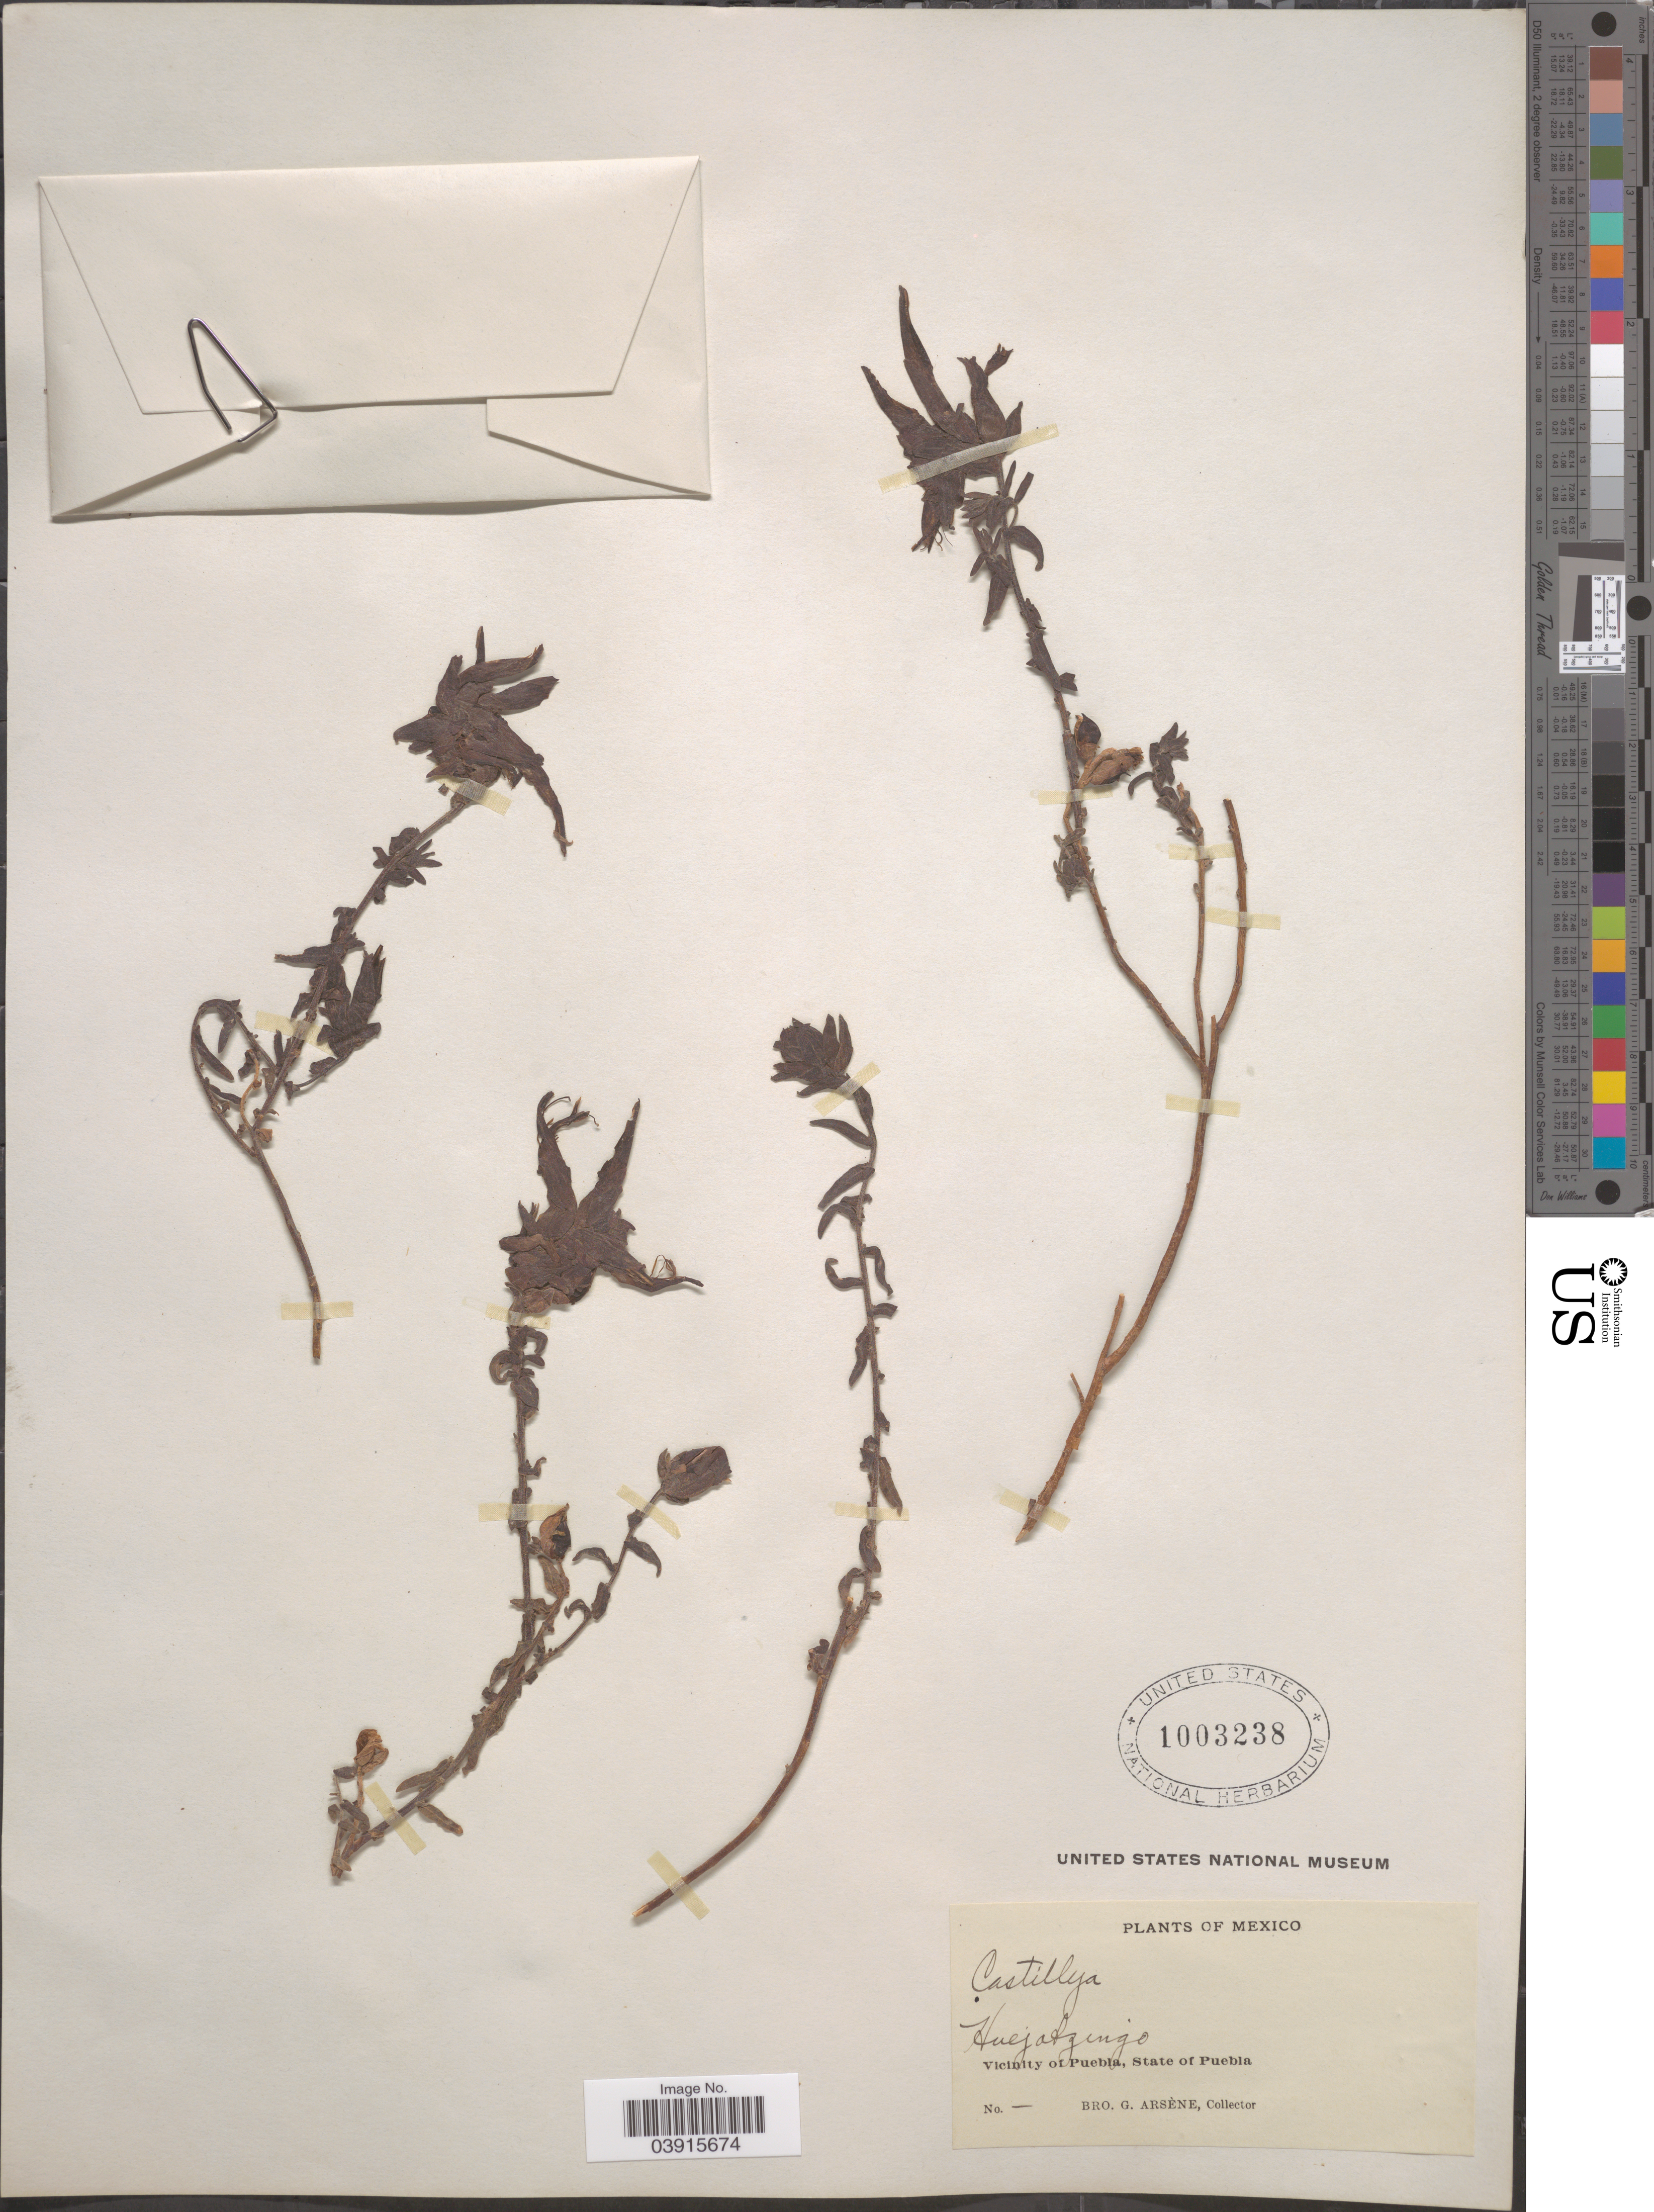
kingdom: Plantae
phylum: Tracheophyta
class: Magnoliopsida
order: Lamiales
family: Orobanchaceae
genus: Castilleja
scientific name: Castilleja tenuiflora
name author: Benth.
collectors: Bro. G. Arsène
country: Mexico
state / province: Puebla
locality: Huejotzingo. Vicinity of Puebla.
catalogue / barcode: US 1003238